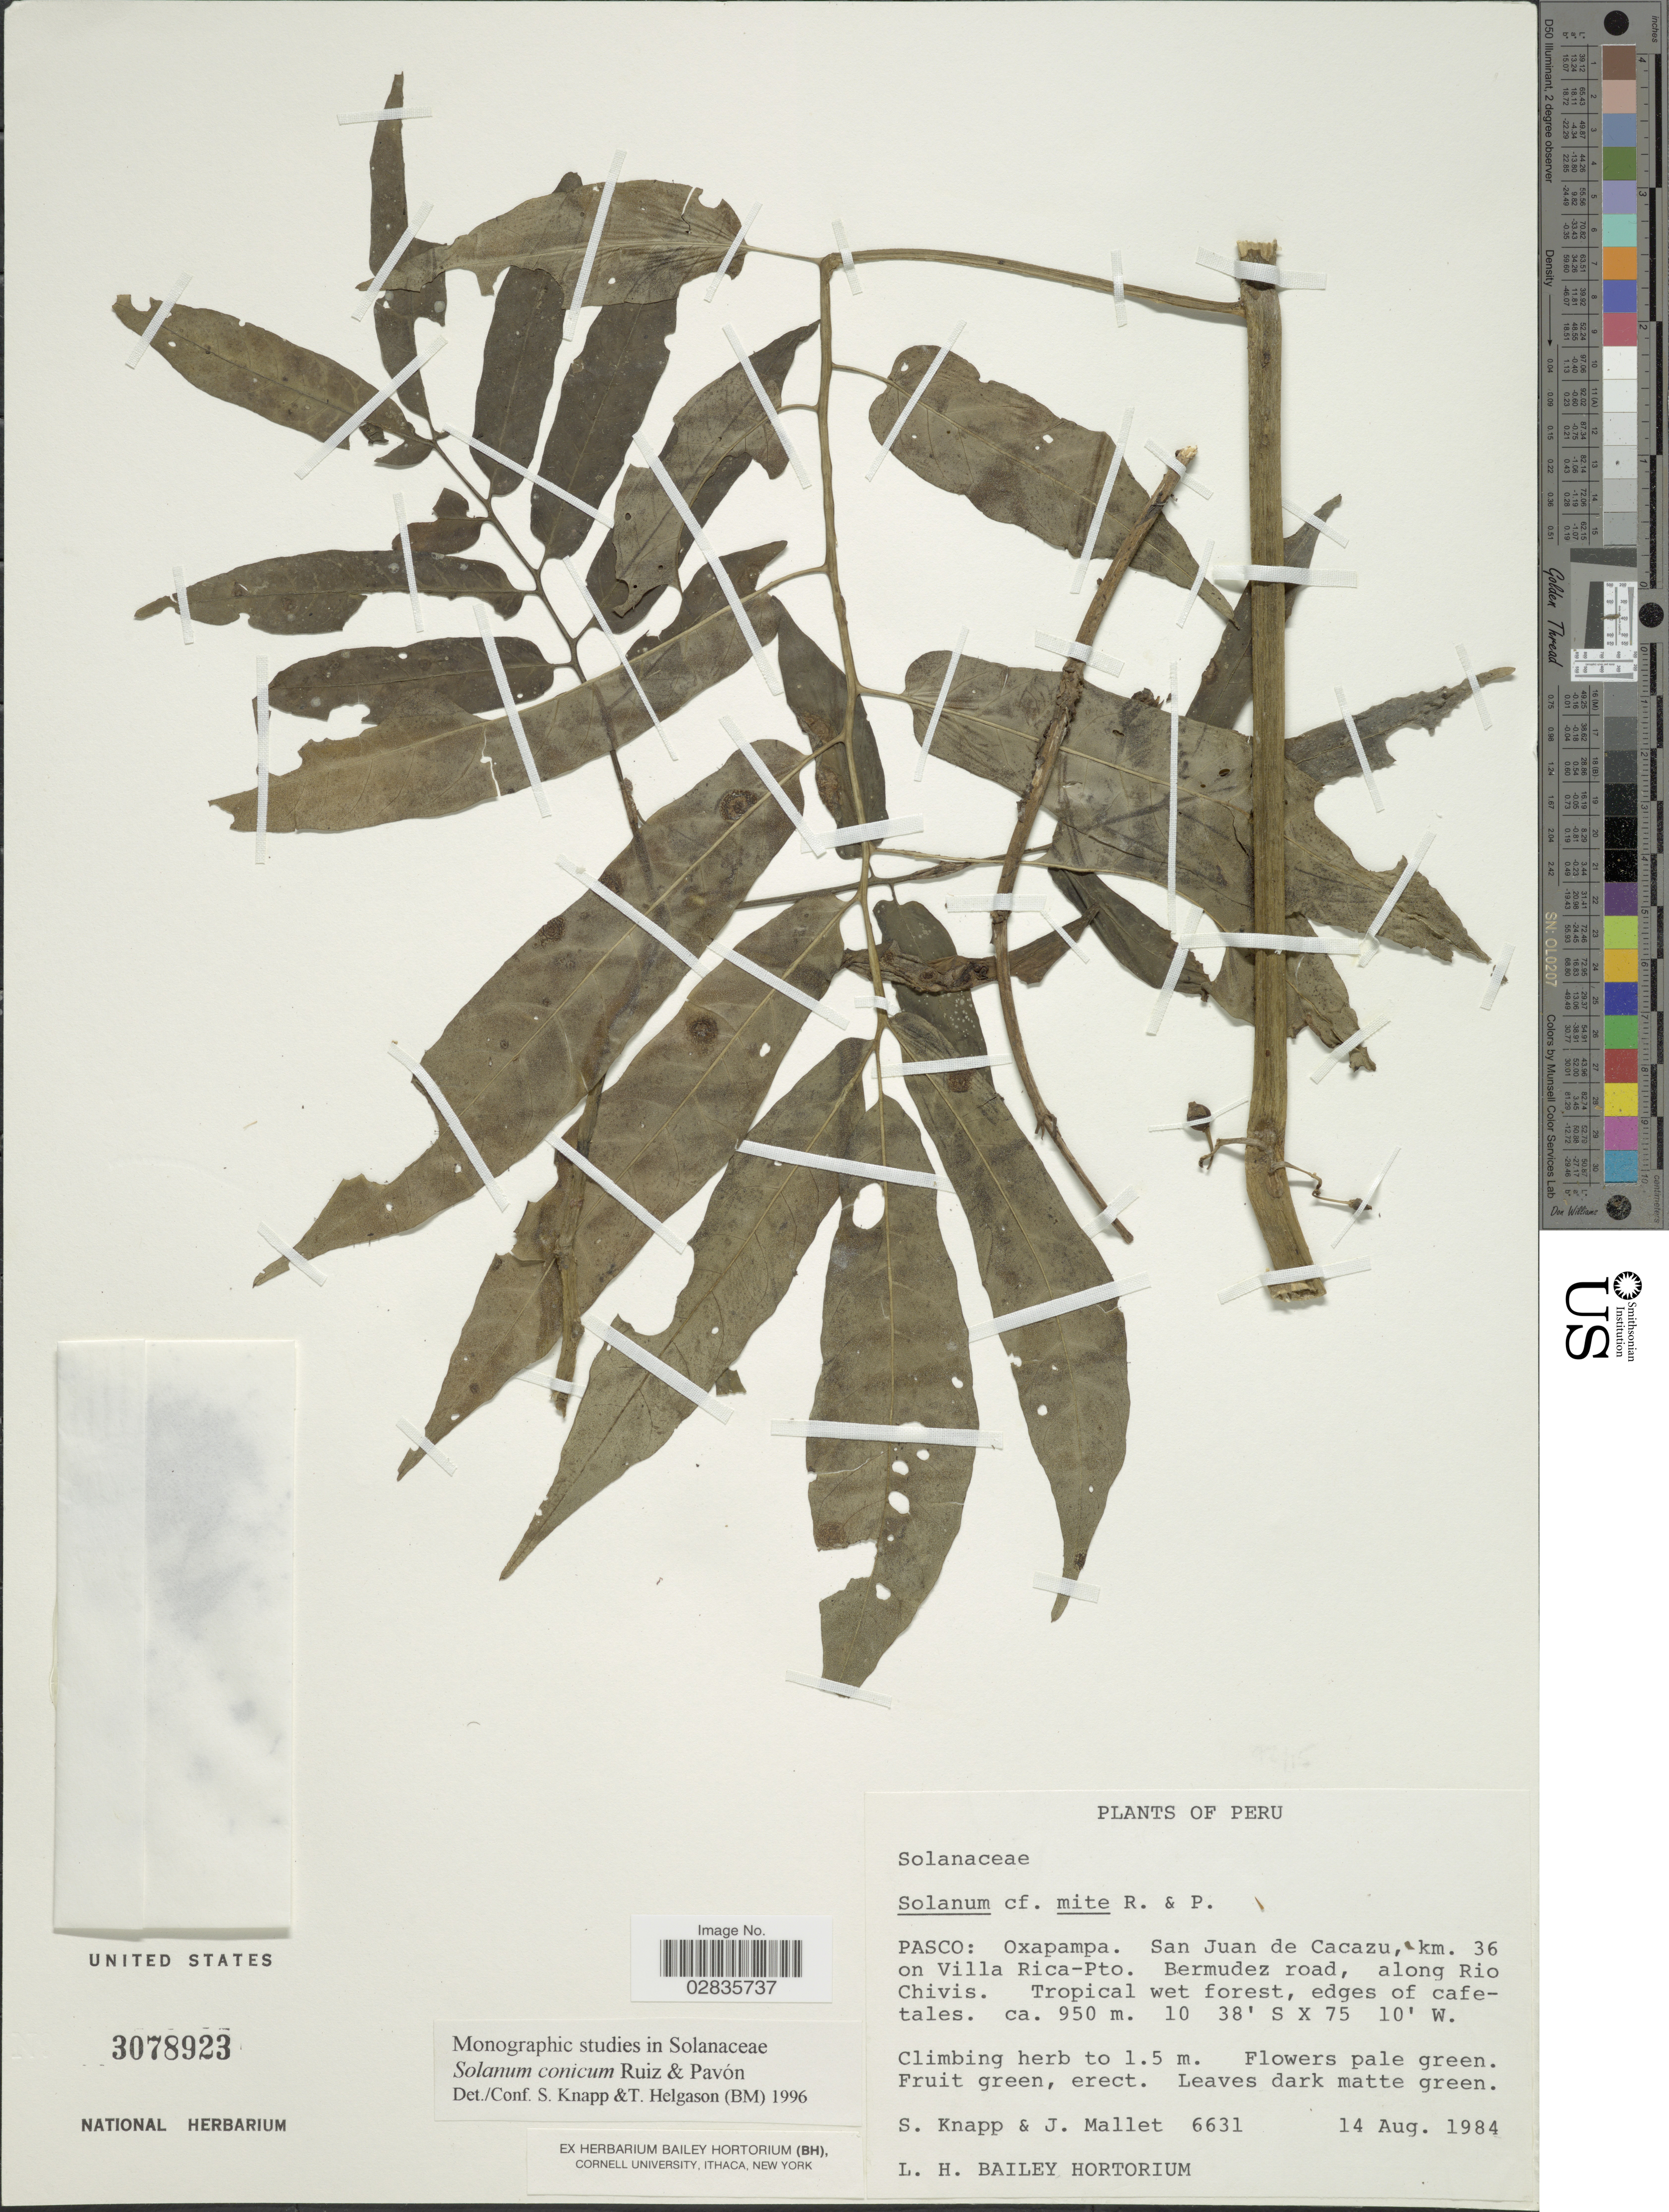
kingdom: Plantae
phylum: Tracheophyta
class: Magnoliopsida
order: Solanales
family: Solanaceae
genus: Solanum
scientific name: Solanum conicum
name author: Ruiz & Pav.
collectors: S. Knapp & J. Mallet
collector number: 6631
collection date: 1984-08-14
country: Peru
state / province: Pasco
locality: Oxapampa. San Juan de Cacazu, km. 36 on Villa Rica-Pto. Bermudez road, along Rio Chivis.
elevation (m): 950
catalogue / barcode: US 3078923